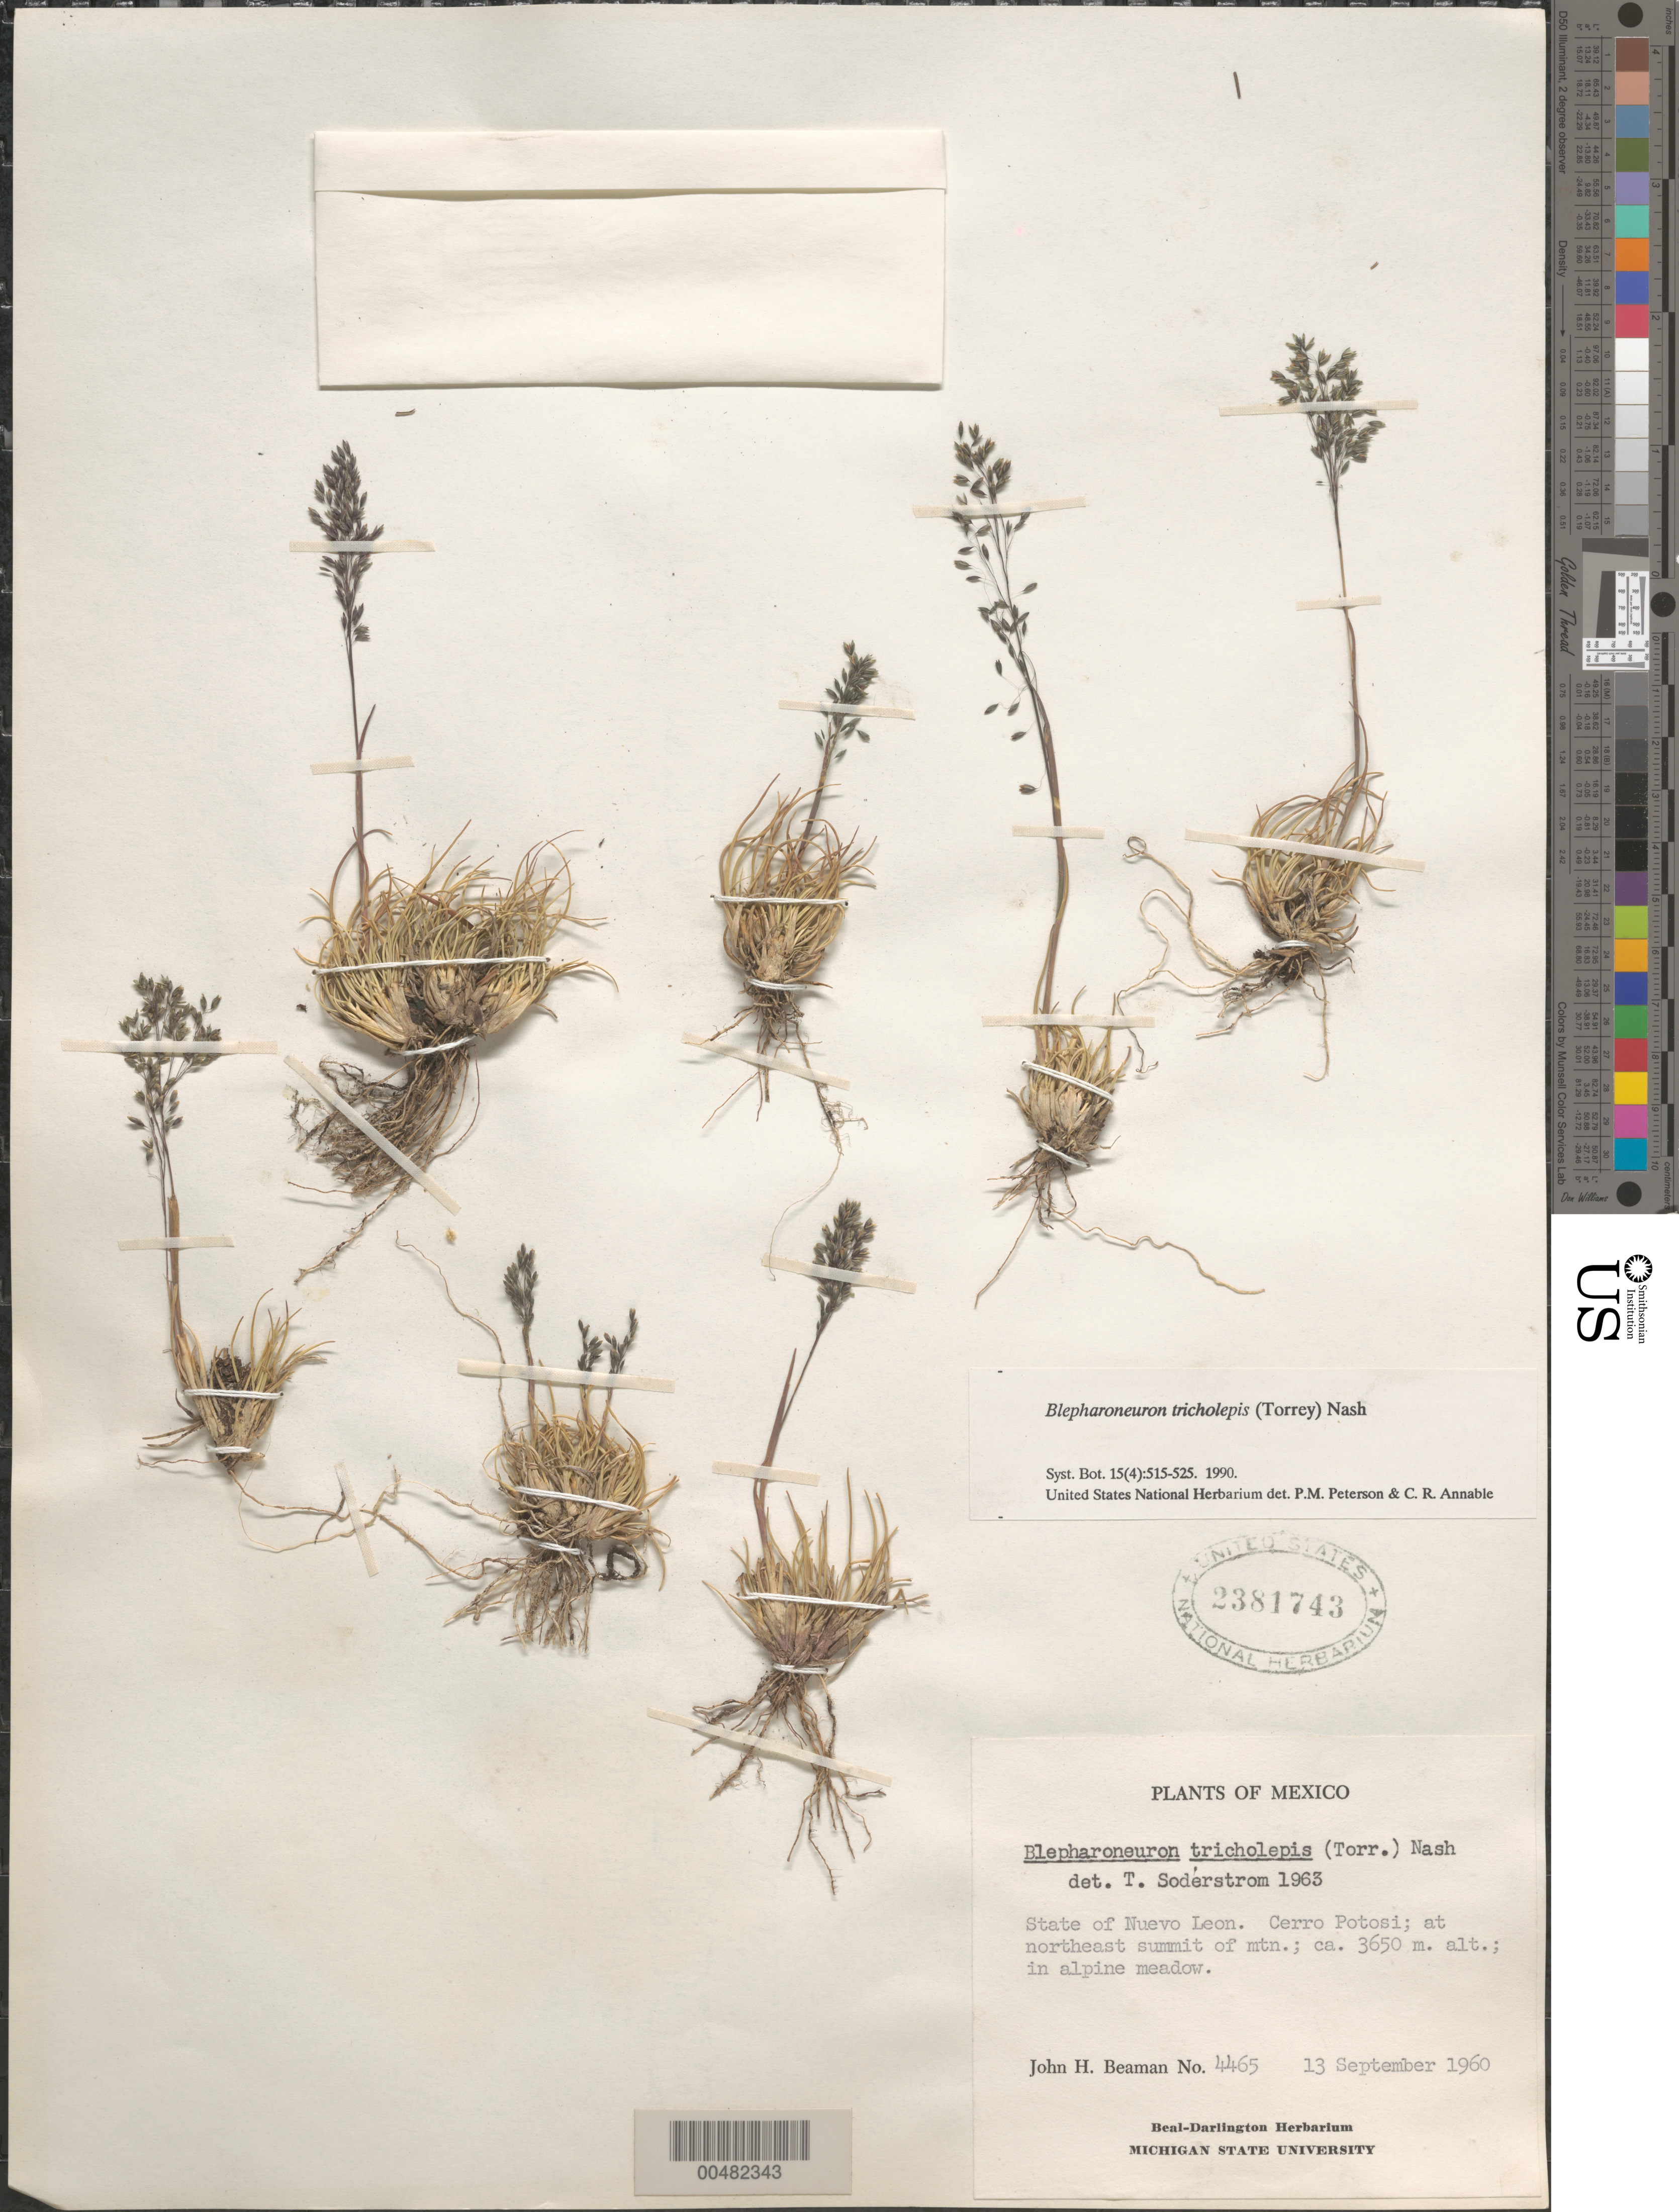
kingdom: Plantae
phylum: Tracheophyta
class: Liliopsida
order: Poales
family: Poaceae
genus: Blepharoneuron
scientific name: Blepharoneuron tricholepis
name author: (Torr.) Nash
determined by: Peterson, P. M.; Annable, C. R.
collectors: J. H. Beaman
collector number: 4465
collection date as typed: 13 Sep 1960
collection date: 1960-09-13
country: Mexico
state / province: Nuevo León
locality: Cerro Potosi, at NE summit of mtn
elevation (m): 3650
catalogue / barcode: US 2381743